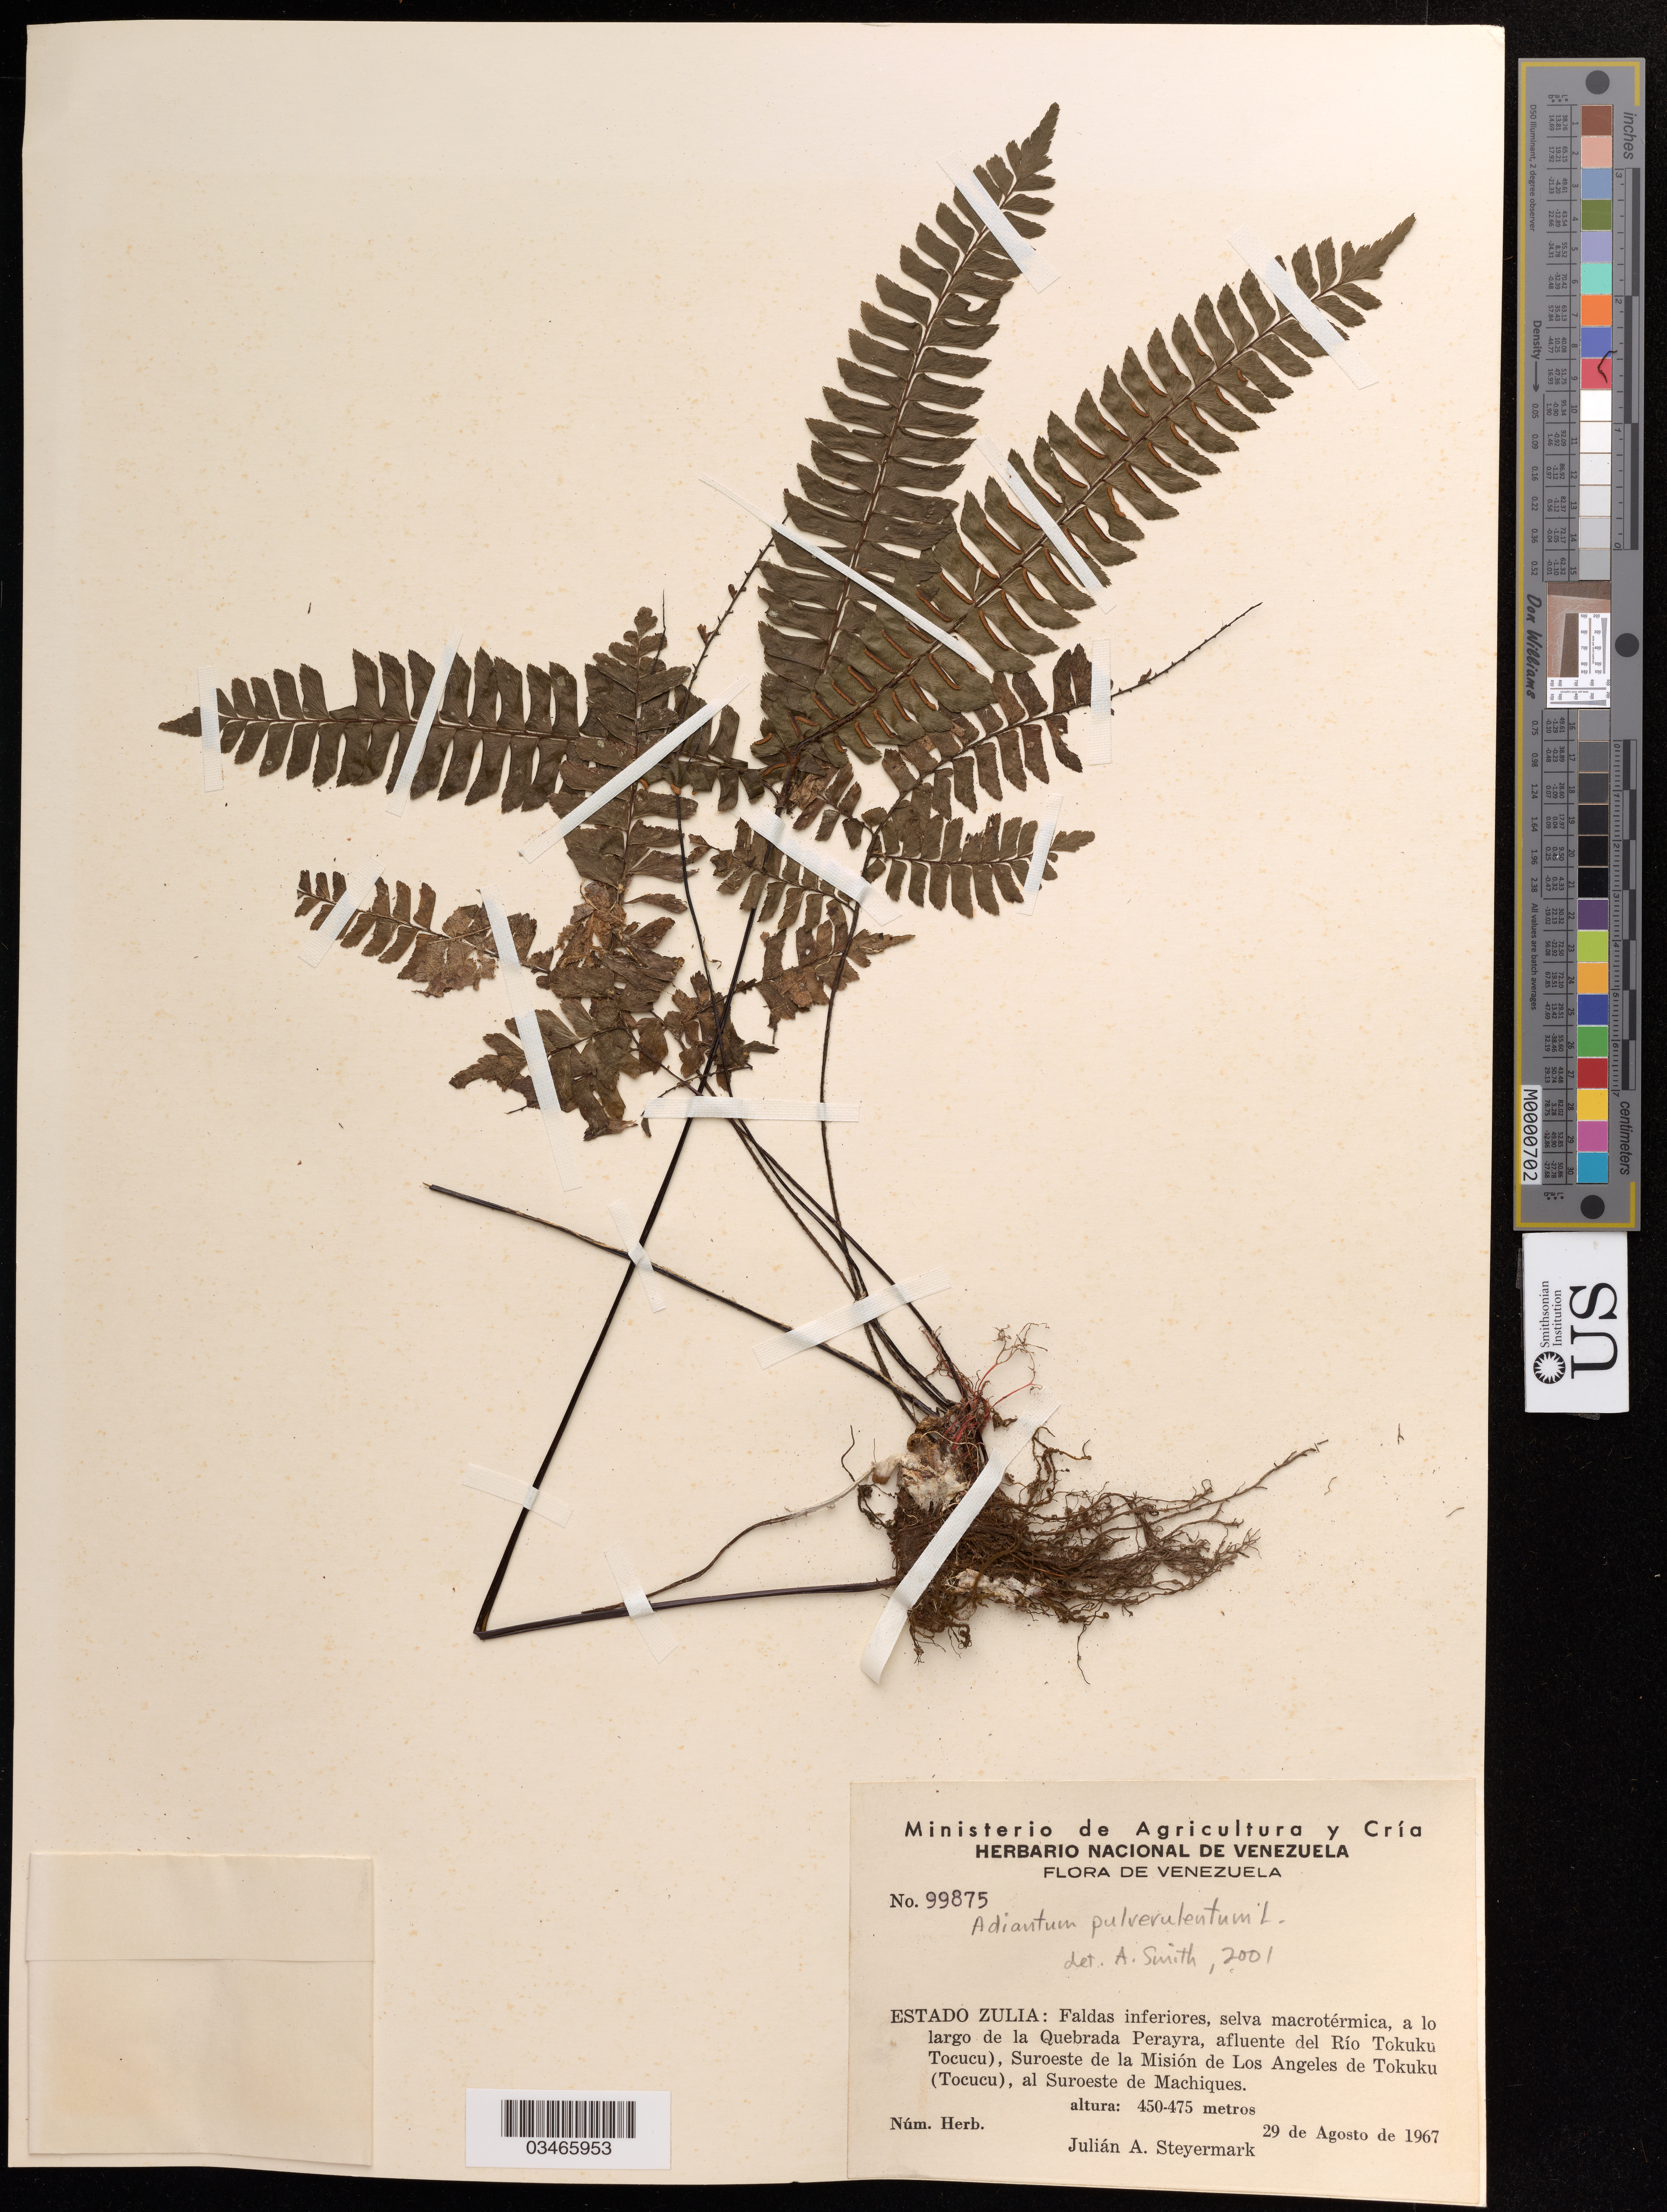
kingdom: Plantae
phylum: Tracheophyta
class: Polypodiopsida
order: Polypodiales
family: Pteridaceae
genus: Adiantum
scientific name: Adiantum pulverulentum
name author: L.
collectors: J. Steyermark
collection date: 1967-08-29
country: Venezuela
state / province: Zulia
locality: Faldas inferiores, selva macrotérmica, a lo largo de la Quebrada Perayra, afluente del Rio Tokuku Tocucu), Suroeste de la Misión de Los Angeles de Tokuku (Tocucu), al Suroeste de Machiques.